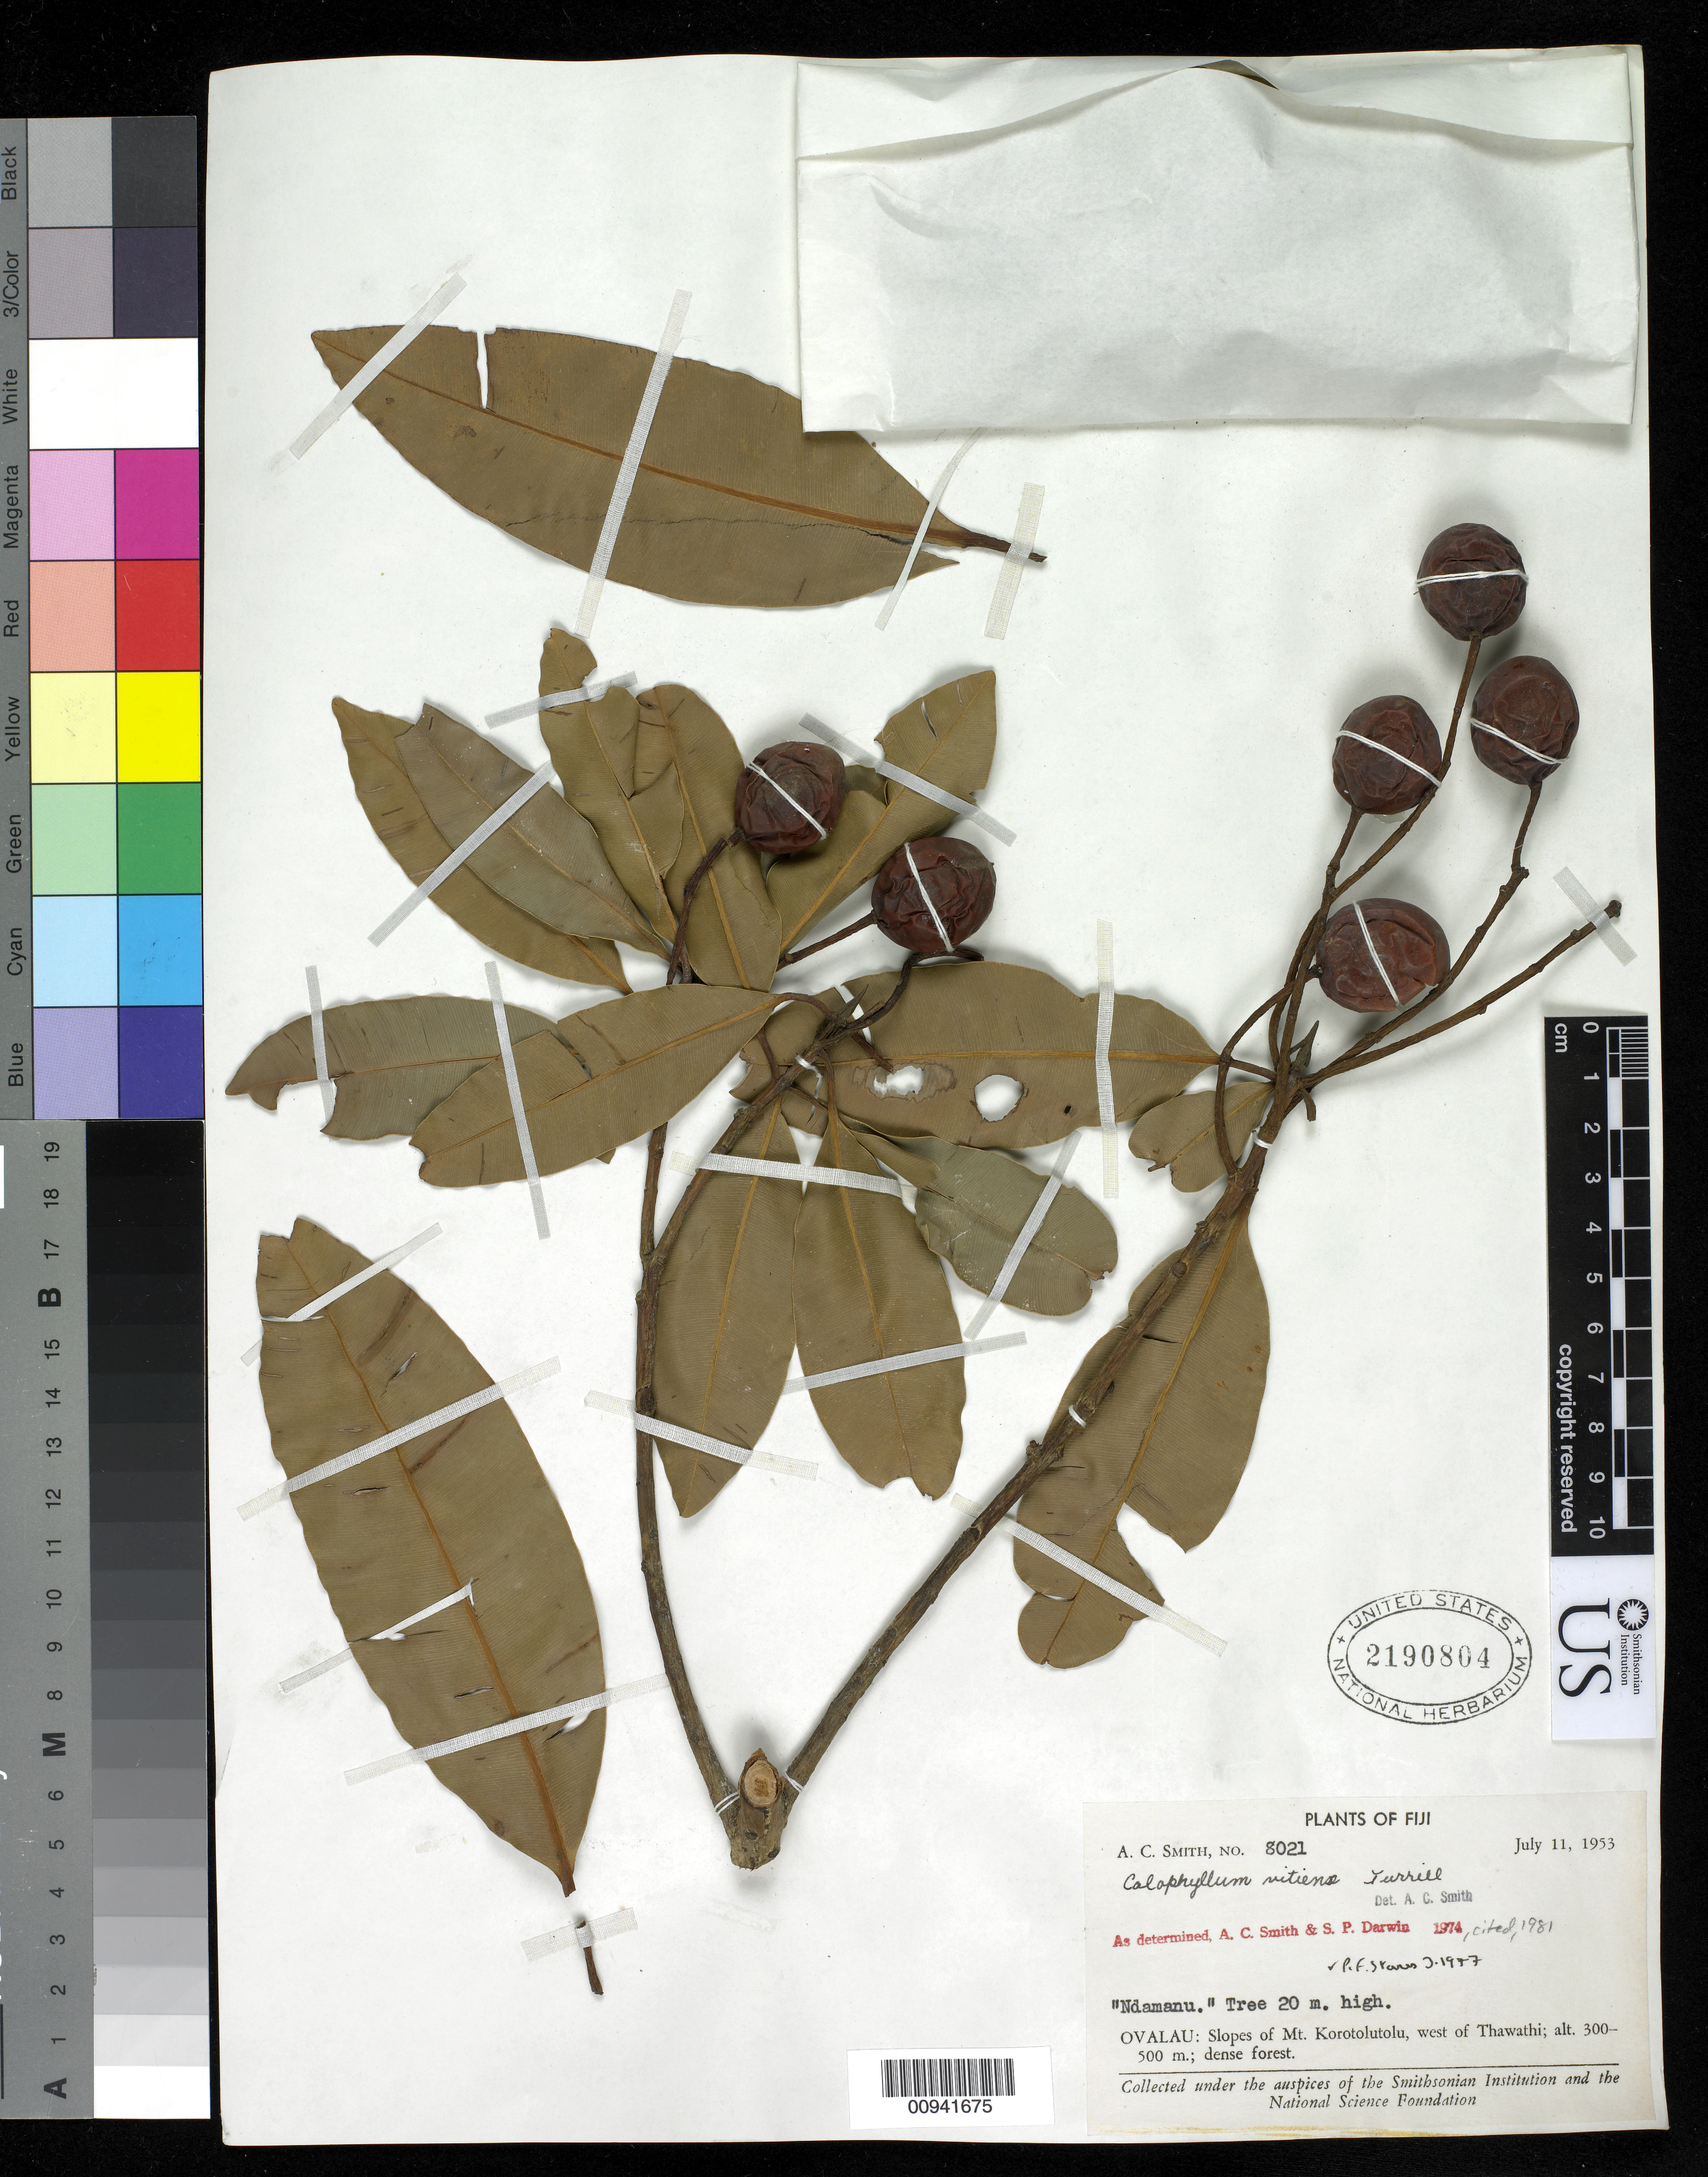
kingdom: Plantae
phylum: Tracheophyta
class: Magnoliopsida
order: Malpighiales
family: Calophyllaceae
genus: Calophyllum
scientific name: Calophyllum vitiense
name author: Turrill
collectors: C. A. Smith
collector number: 8021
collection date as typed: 11 Jul 1953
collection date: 1953-07-11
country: Fiji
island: Ovalau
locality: Slopes of Mt. Korotolutolu, west of Thawathi.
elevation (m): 300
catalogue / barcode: US 2190804